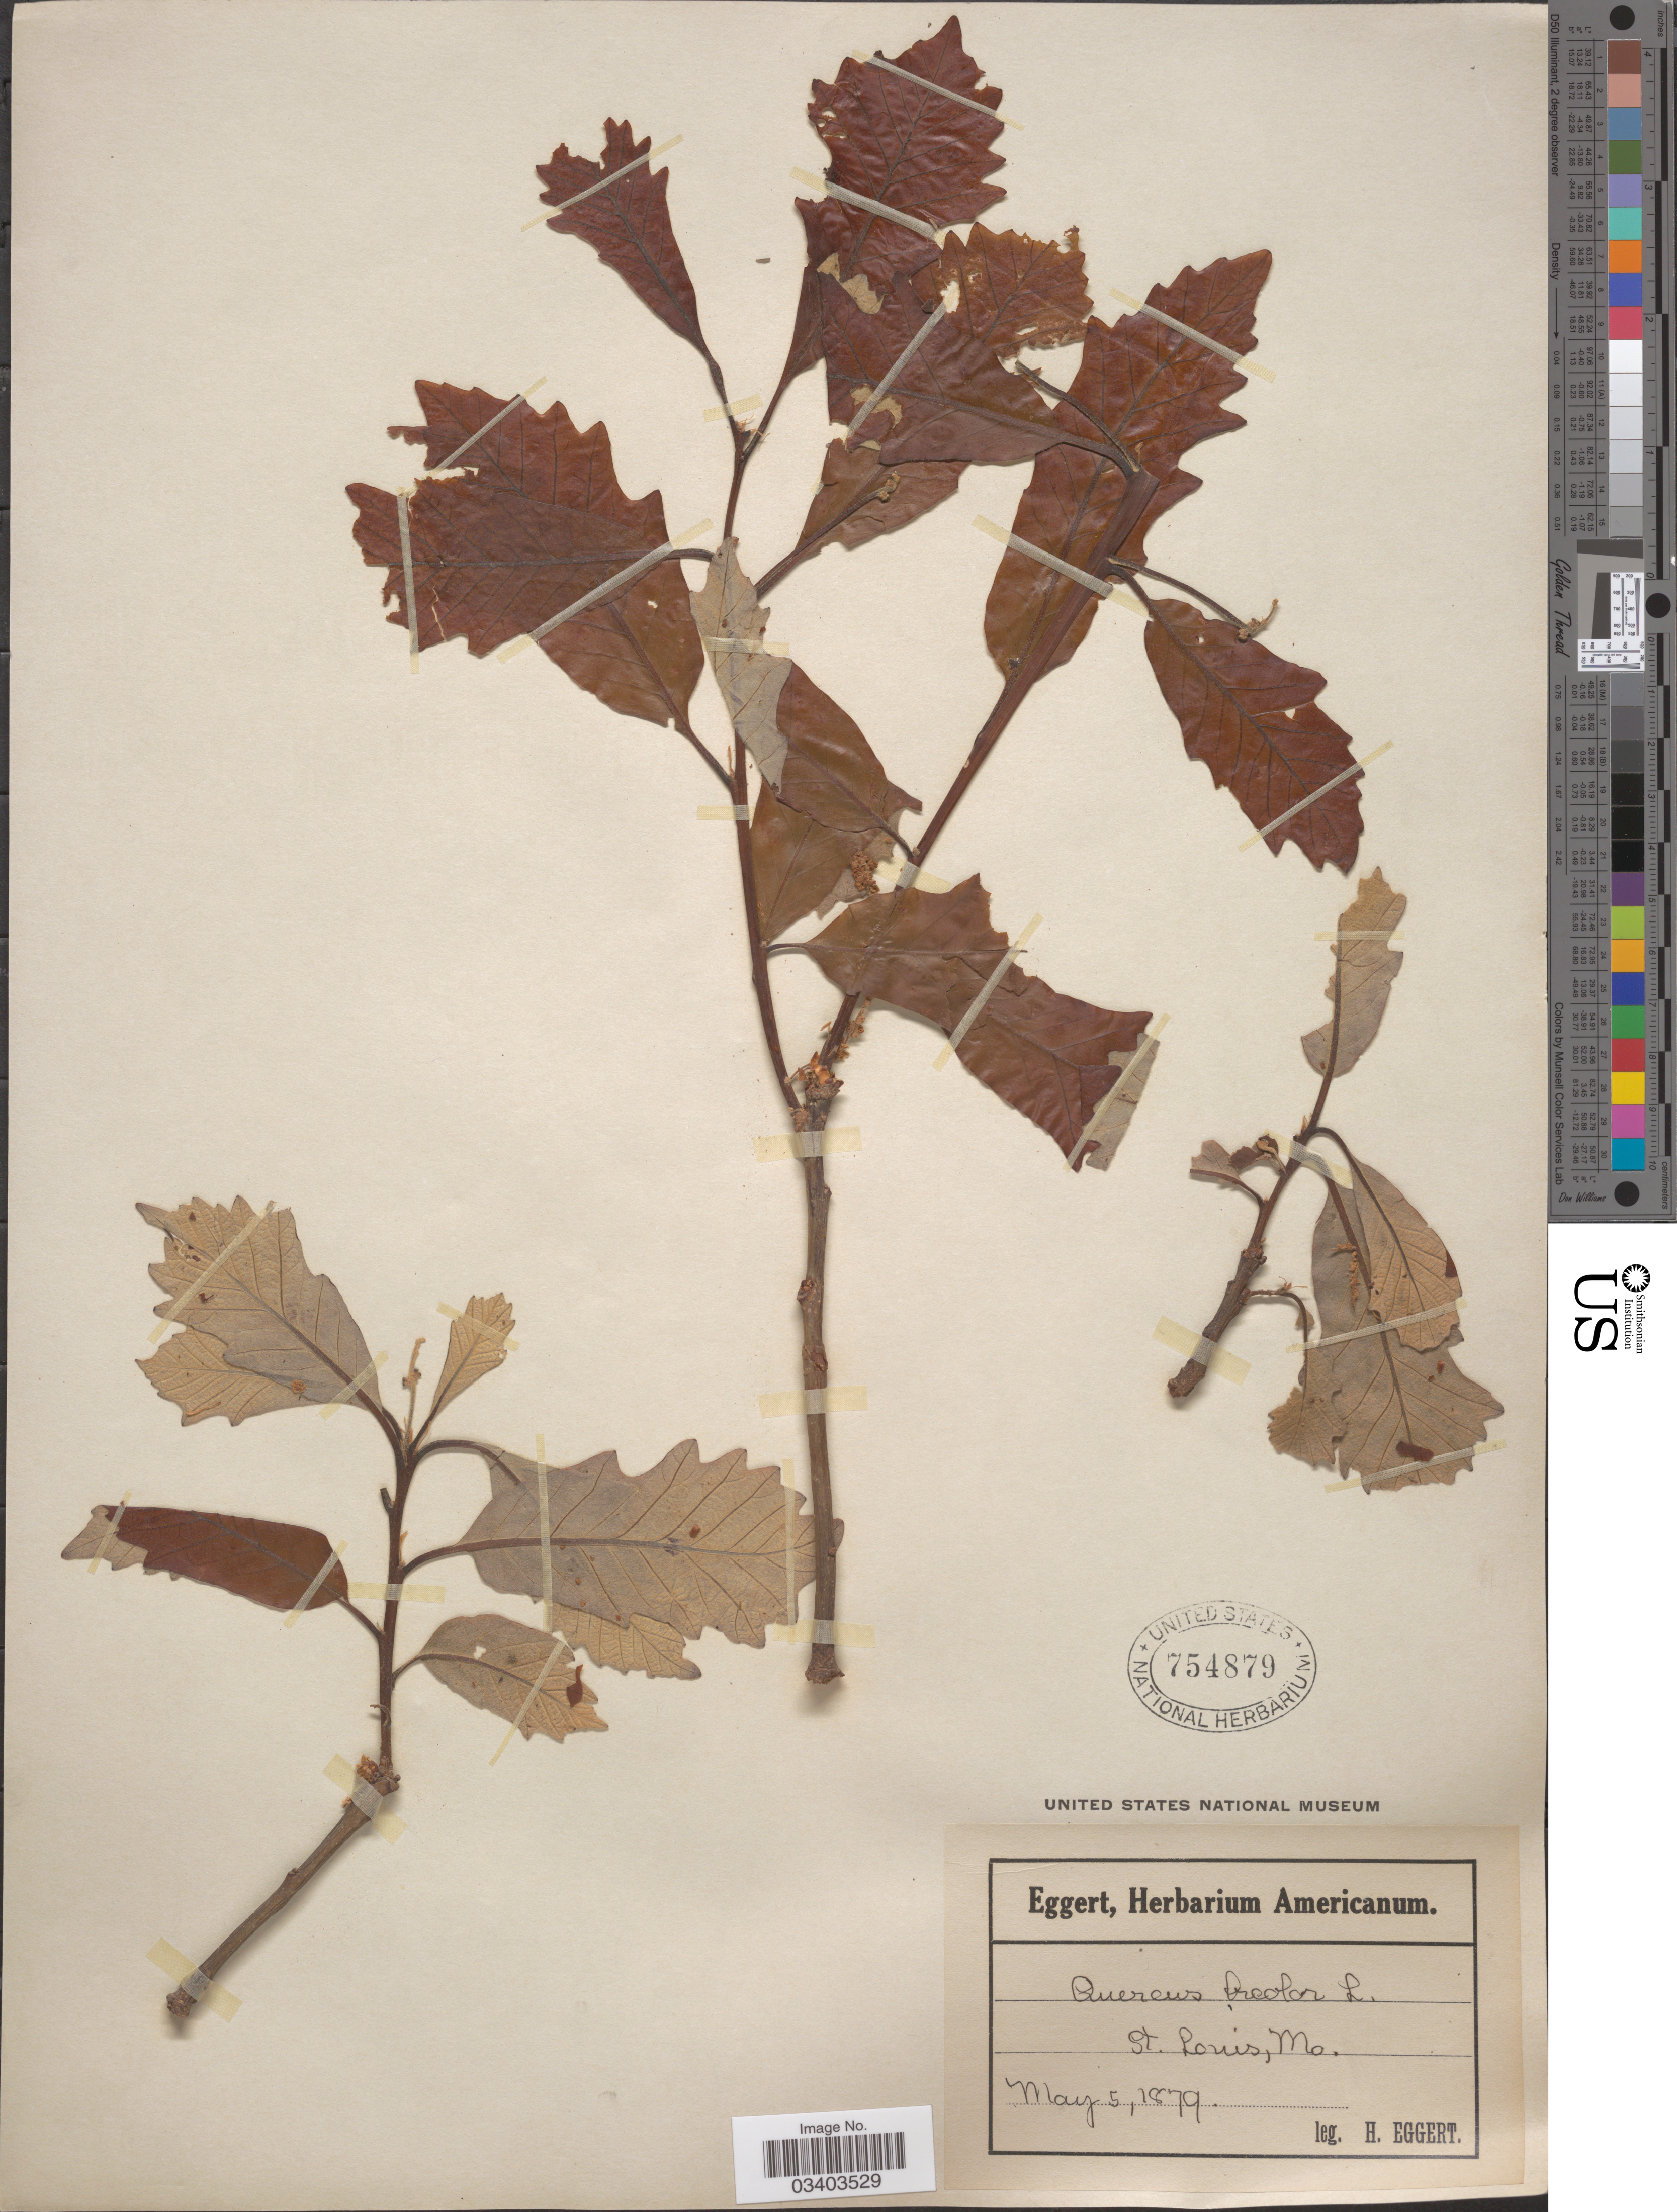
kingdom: Plantae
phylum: Tracheophyta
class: Magnoliopsida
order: Fagales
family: Fagaceae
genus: Quercus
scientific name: Quercus bicolor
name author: Willd.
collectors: H. Eggert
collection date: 1879-05-05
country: United States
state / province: Missouri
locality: St. Louis.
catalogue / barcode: US 754879